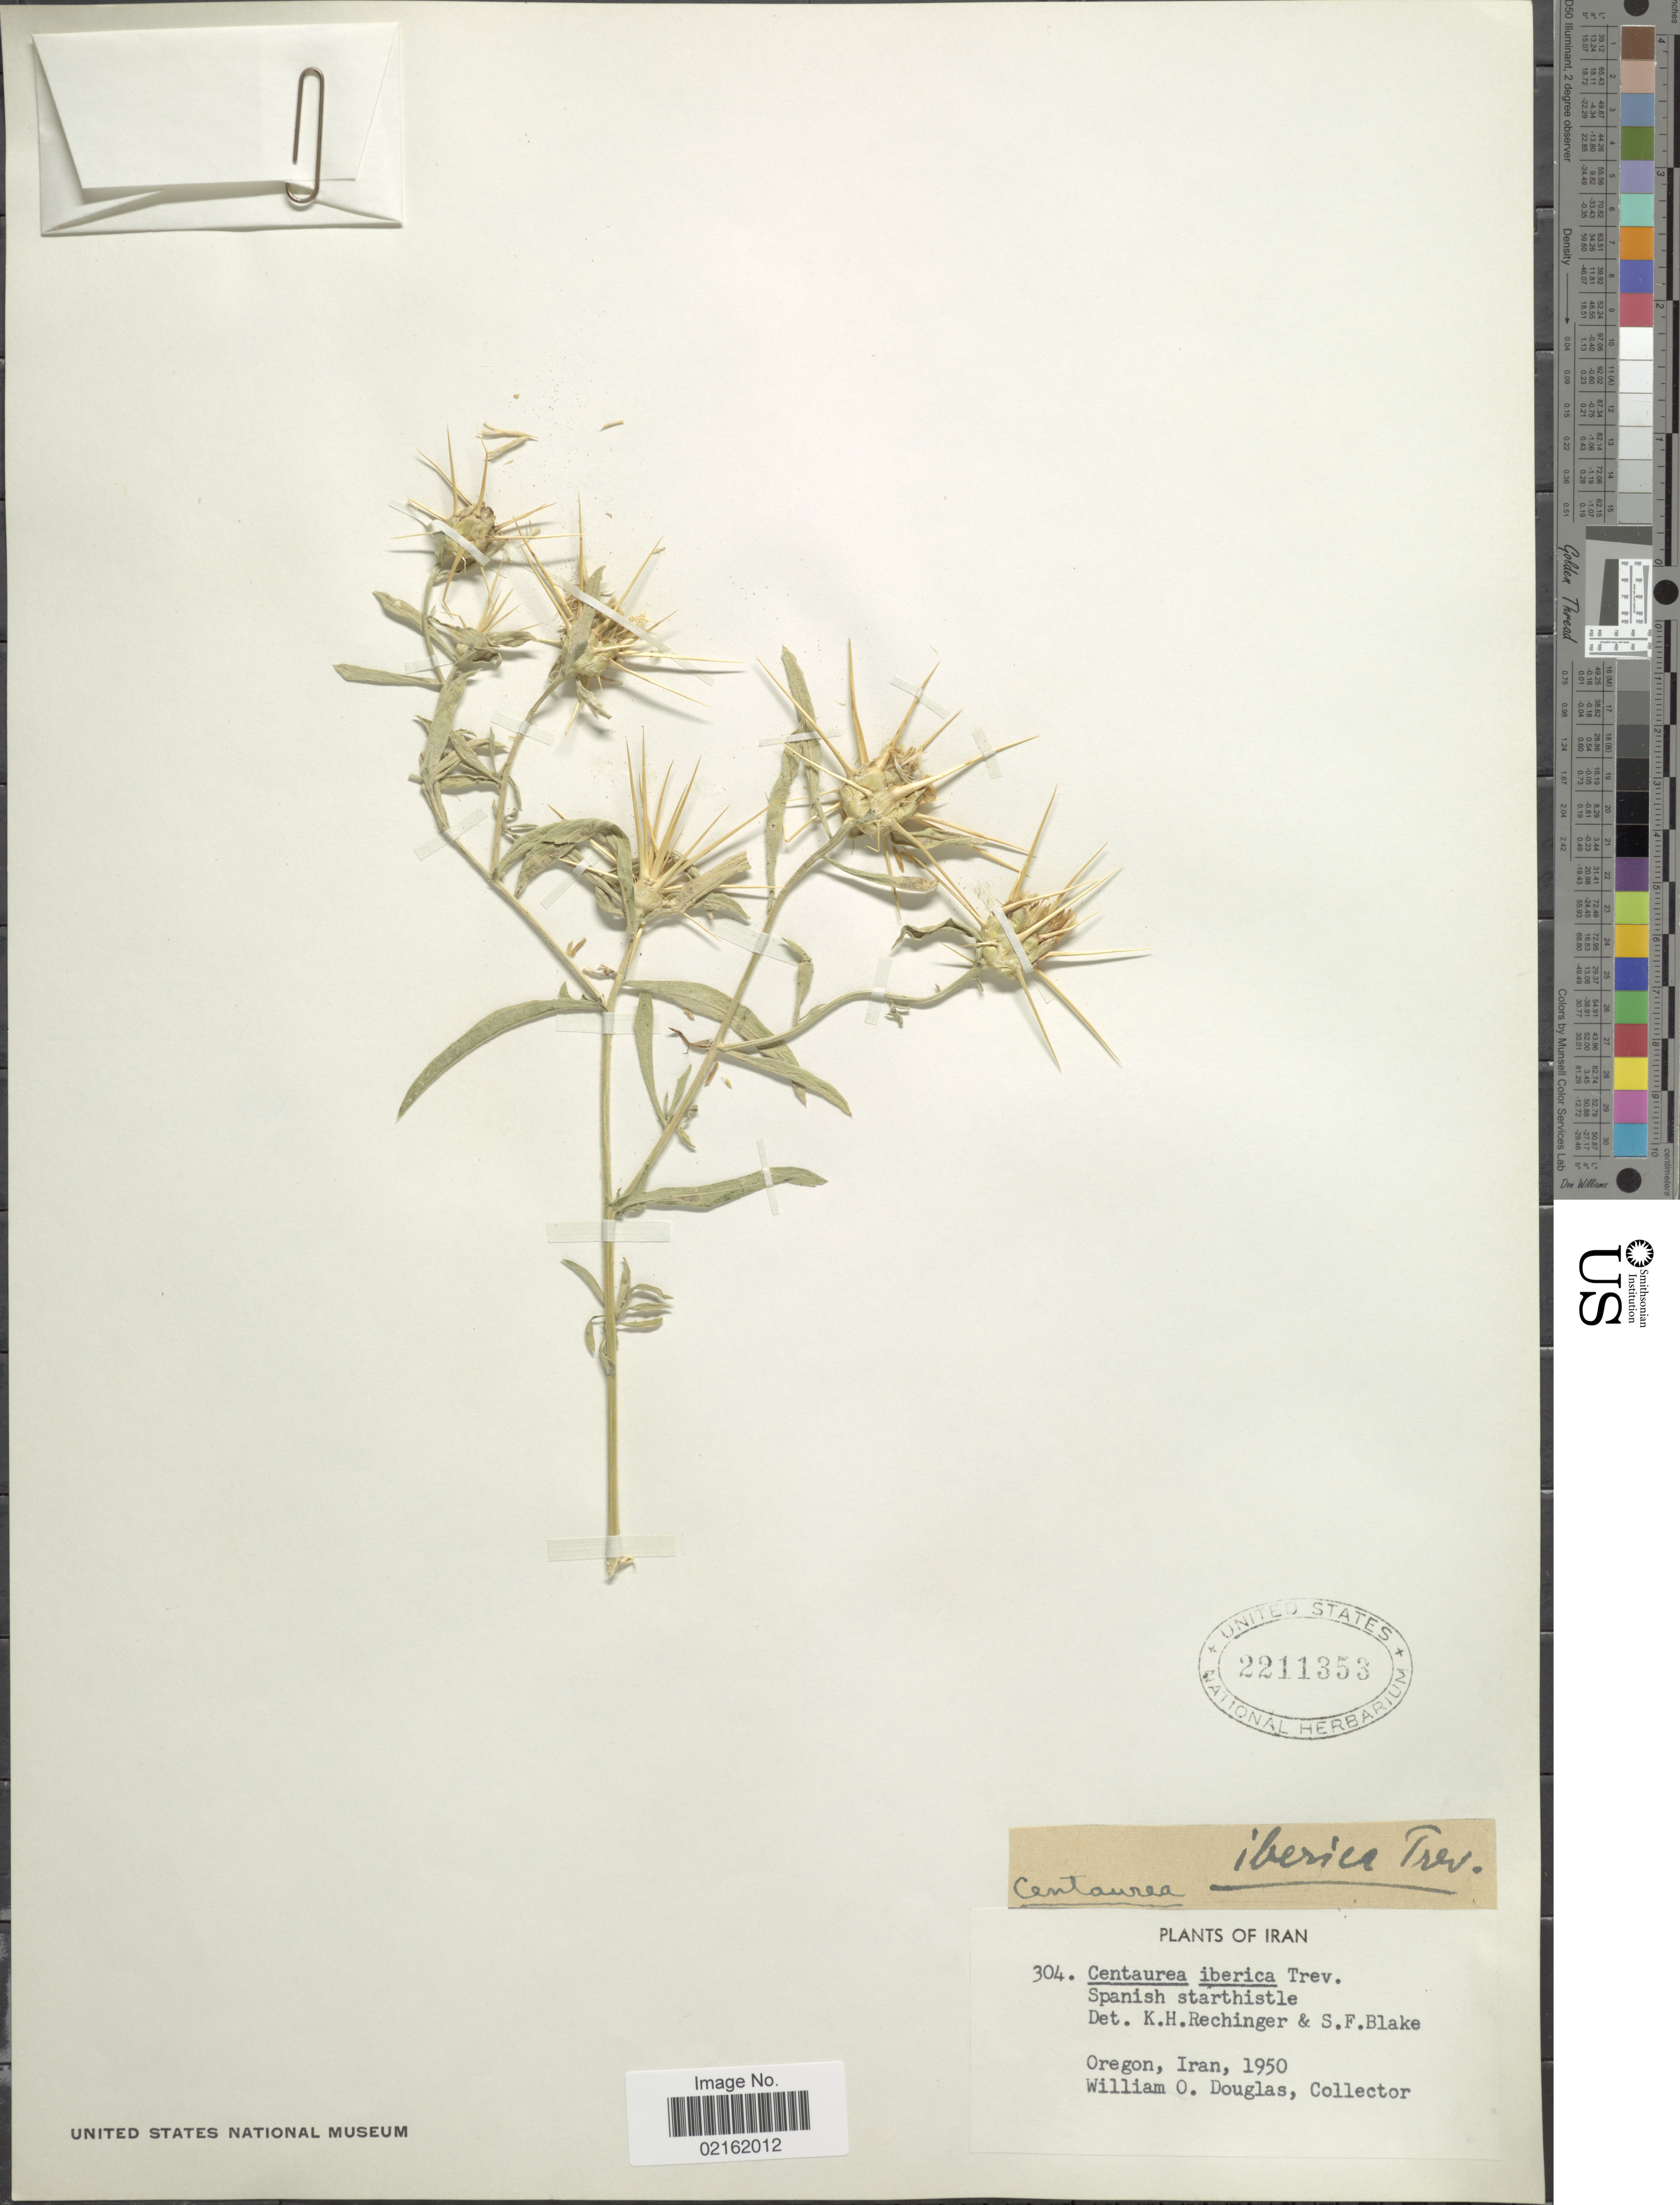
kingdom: Plantae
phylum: Tracheophyta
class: Magnoliopsida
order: Asterales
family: Asteraceae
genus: Centaurea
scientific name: Centaurea iberica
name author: Trevir. ex Spreng.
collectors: W. Douglas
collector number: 305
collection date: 1950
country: Iran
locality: Oregon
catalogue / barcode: US 2211353